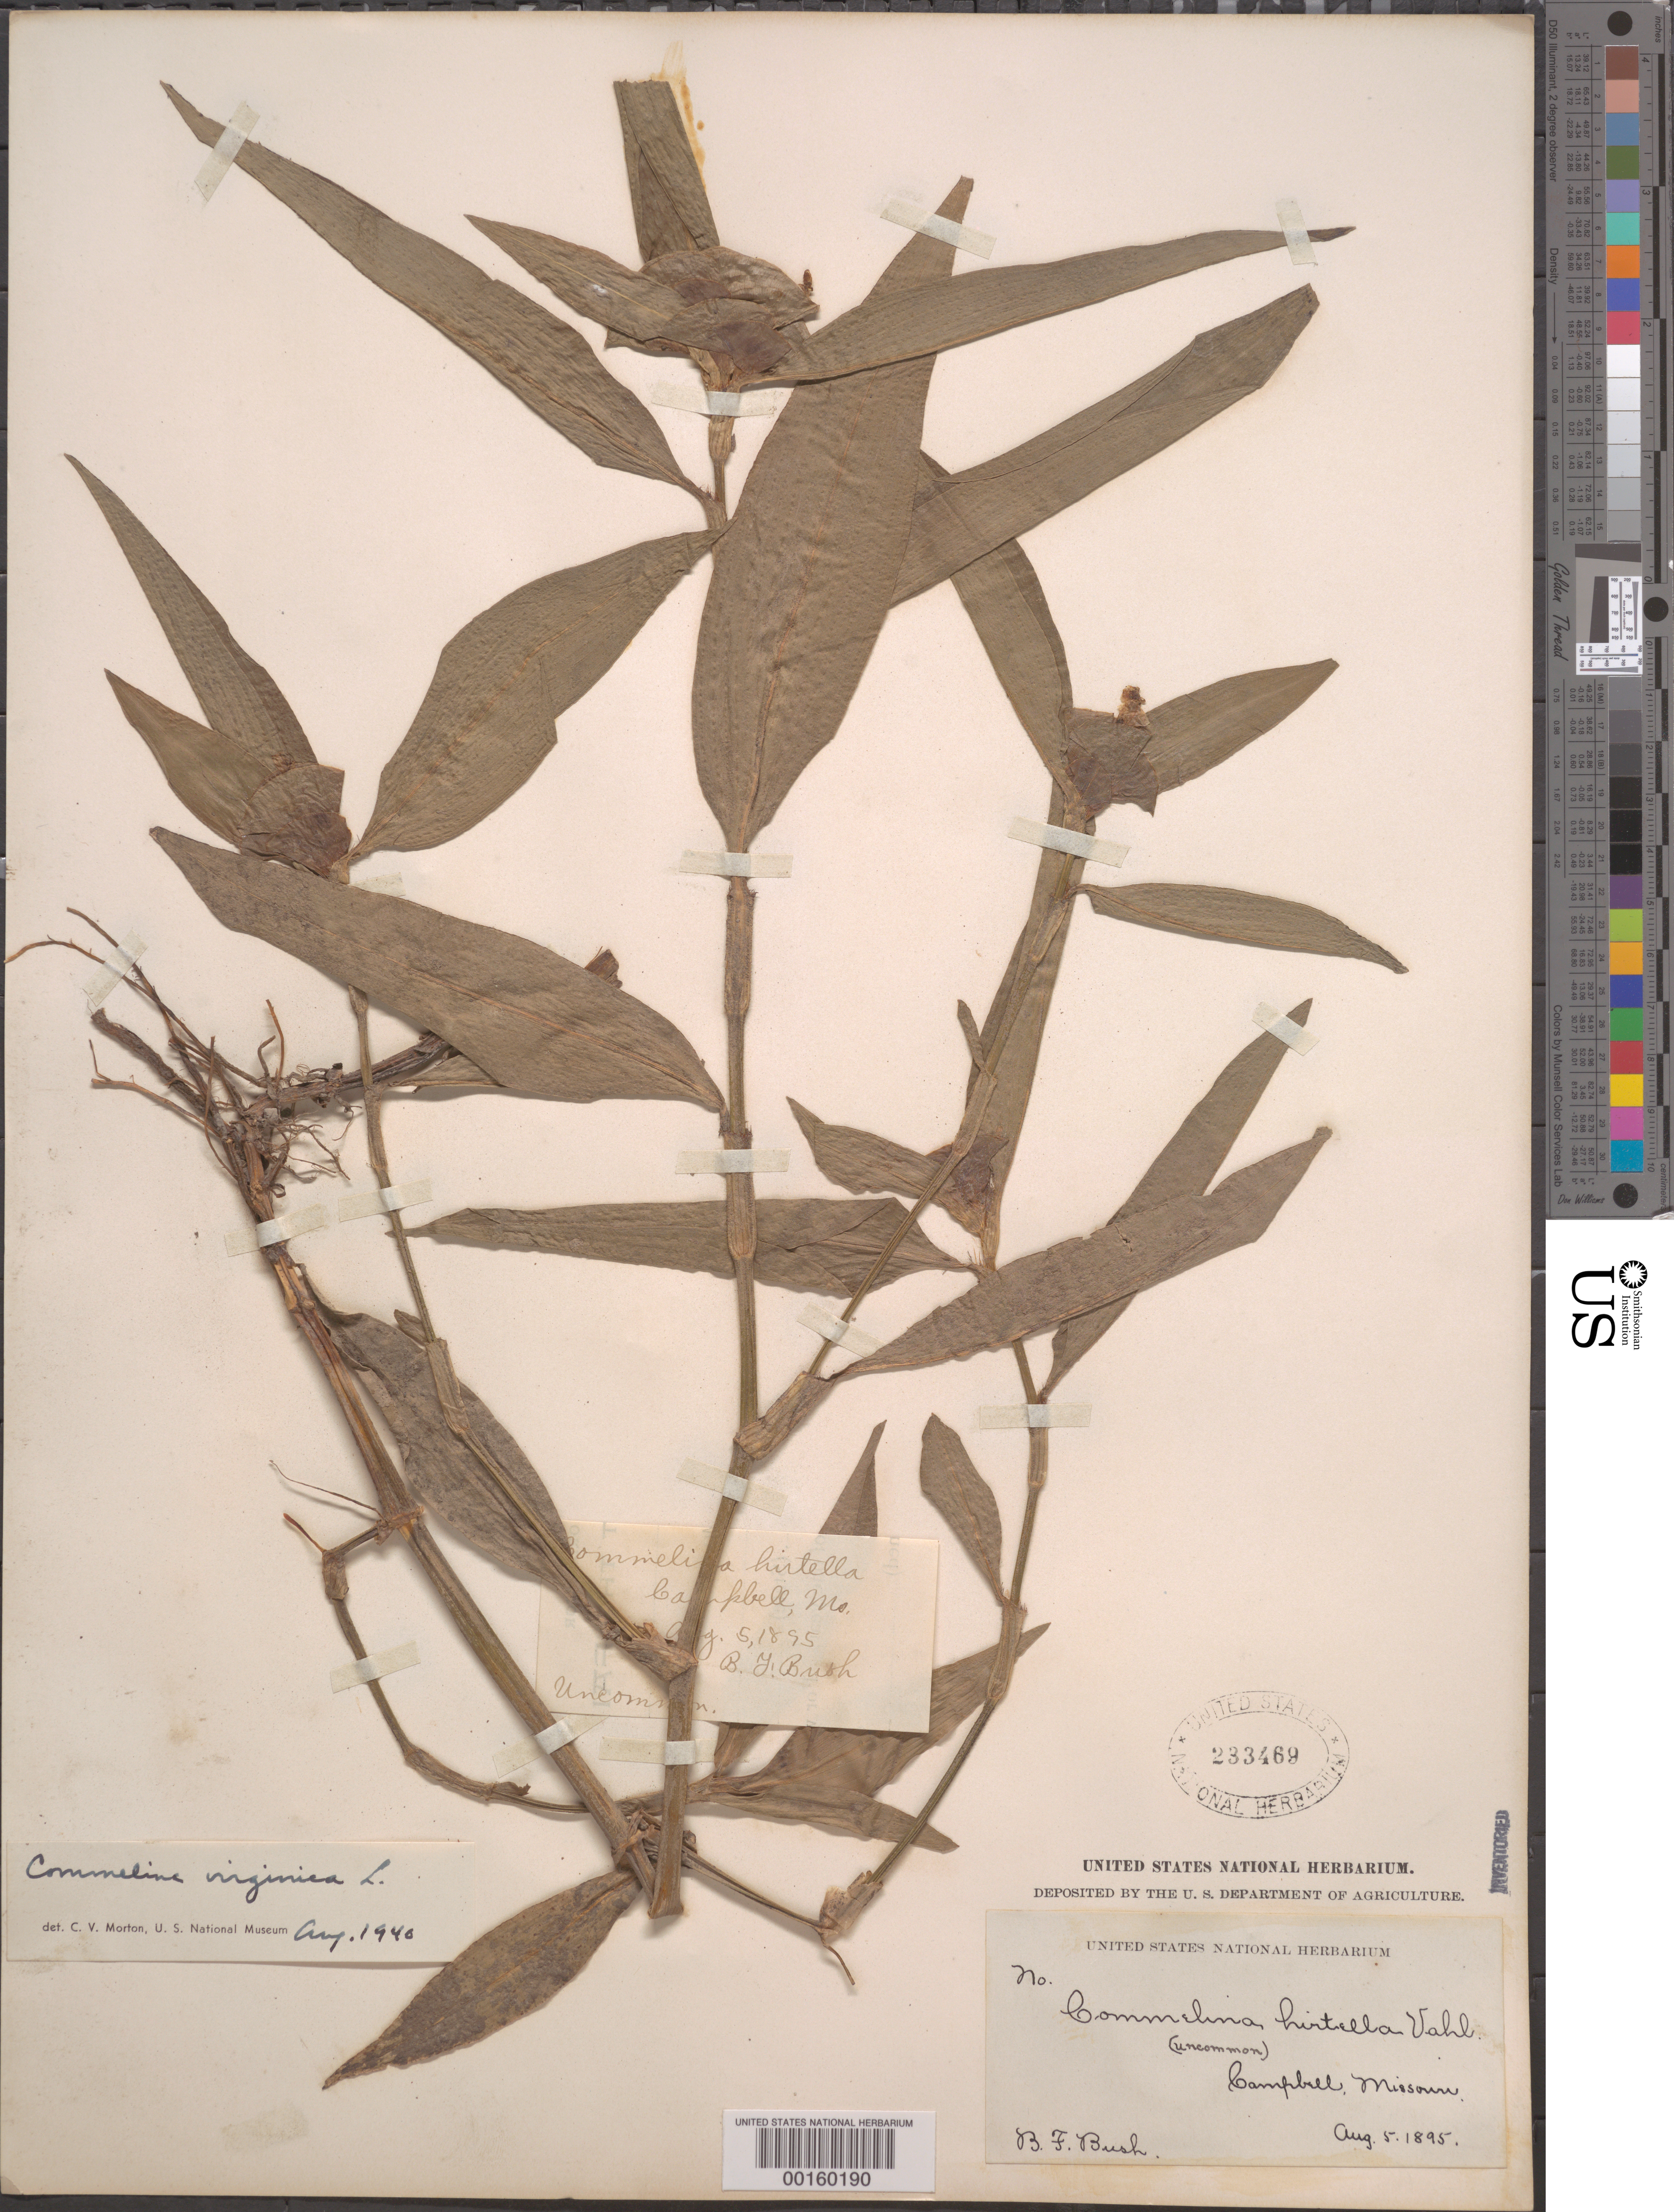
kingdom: Plantae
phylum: Tracheophyta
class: Liliopsida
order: Commelinales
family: Commelinaceae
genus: Commelina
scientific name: Commelina virginica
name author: L.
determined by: Morton, C. V.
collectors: B. F. Bush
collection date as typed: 05 Aug 1895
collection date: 1895-08-05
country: United States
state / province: Missouri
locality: Campbell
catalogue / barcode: US 233469